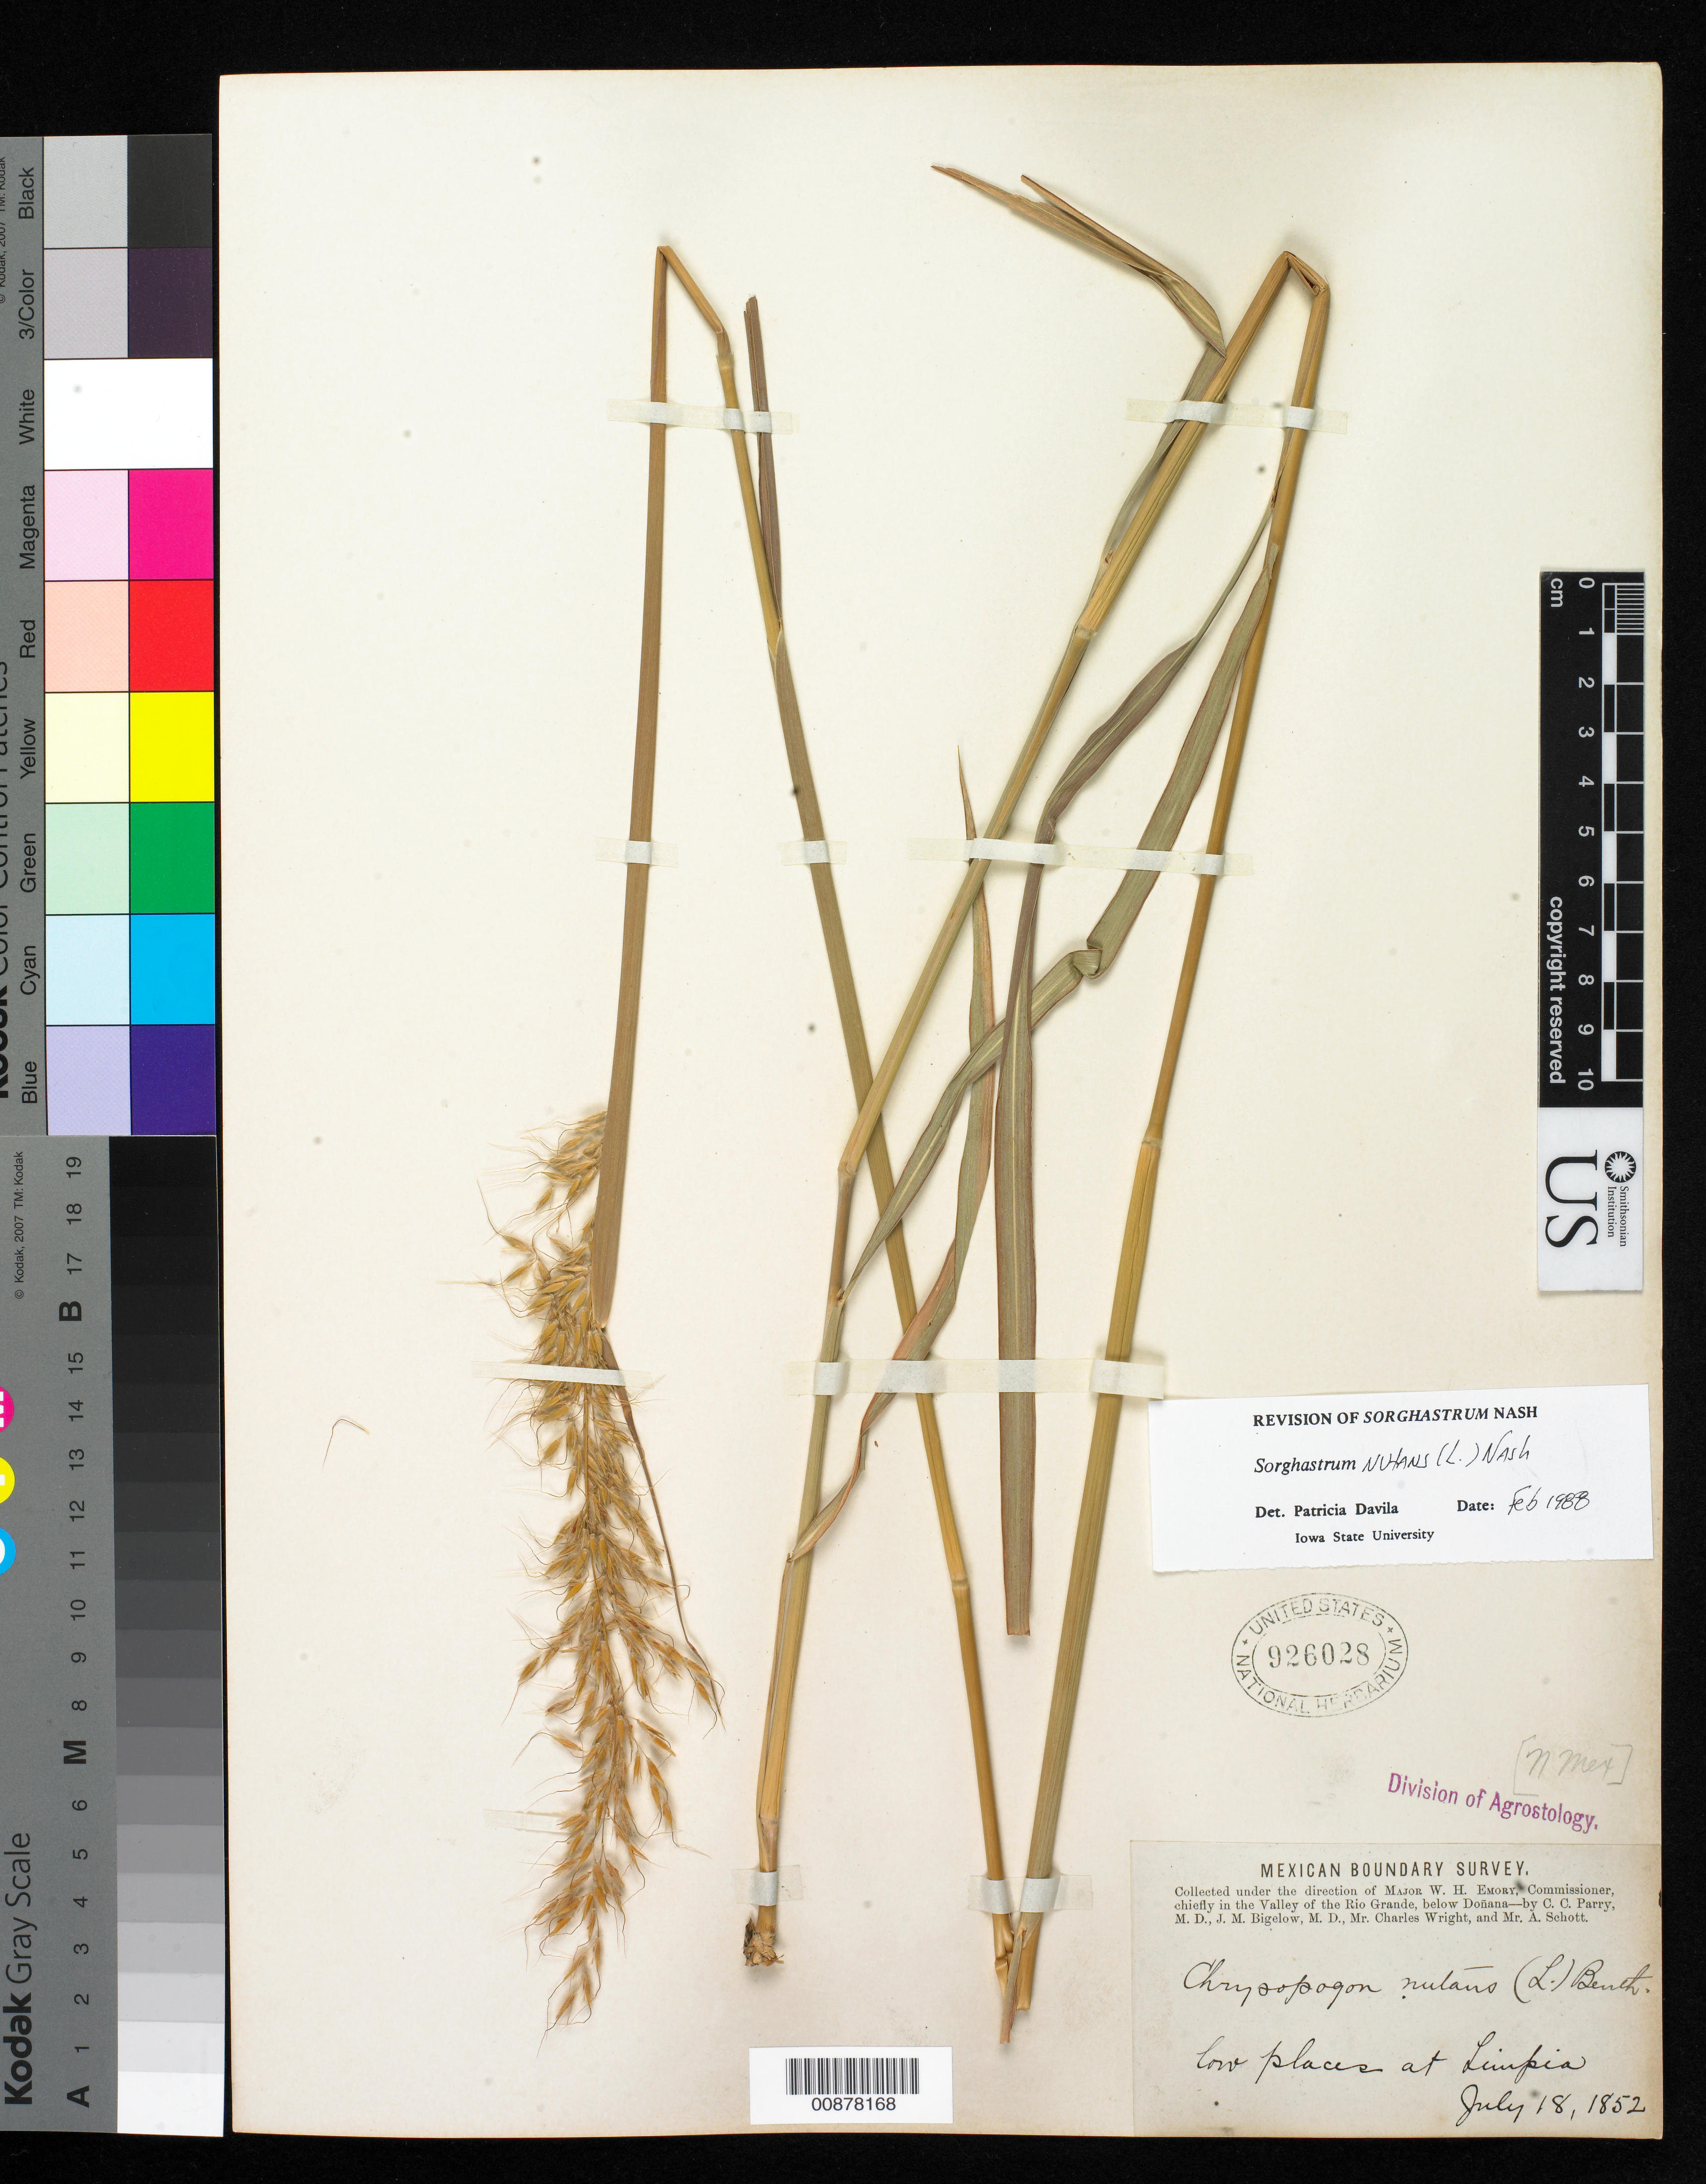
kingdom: Plantae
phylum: Tracheophyta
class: Liliopsida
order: Poales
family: Poaceae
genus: Sorghastrum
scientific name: Sorghastrum nutans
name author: (L.) Nash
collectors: C. C. Parry, J. M. Bigelow, C. Wright & A. C. V. Schott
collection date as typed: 18 Jul 1852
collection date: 1852-07-18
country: United States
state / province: New Mexico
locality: At Limpia, New Mexico.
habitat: Low places.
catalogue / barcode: US 926028